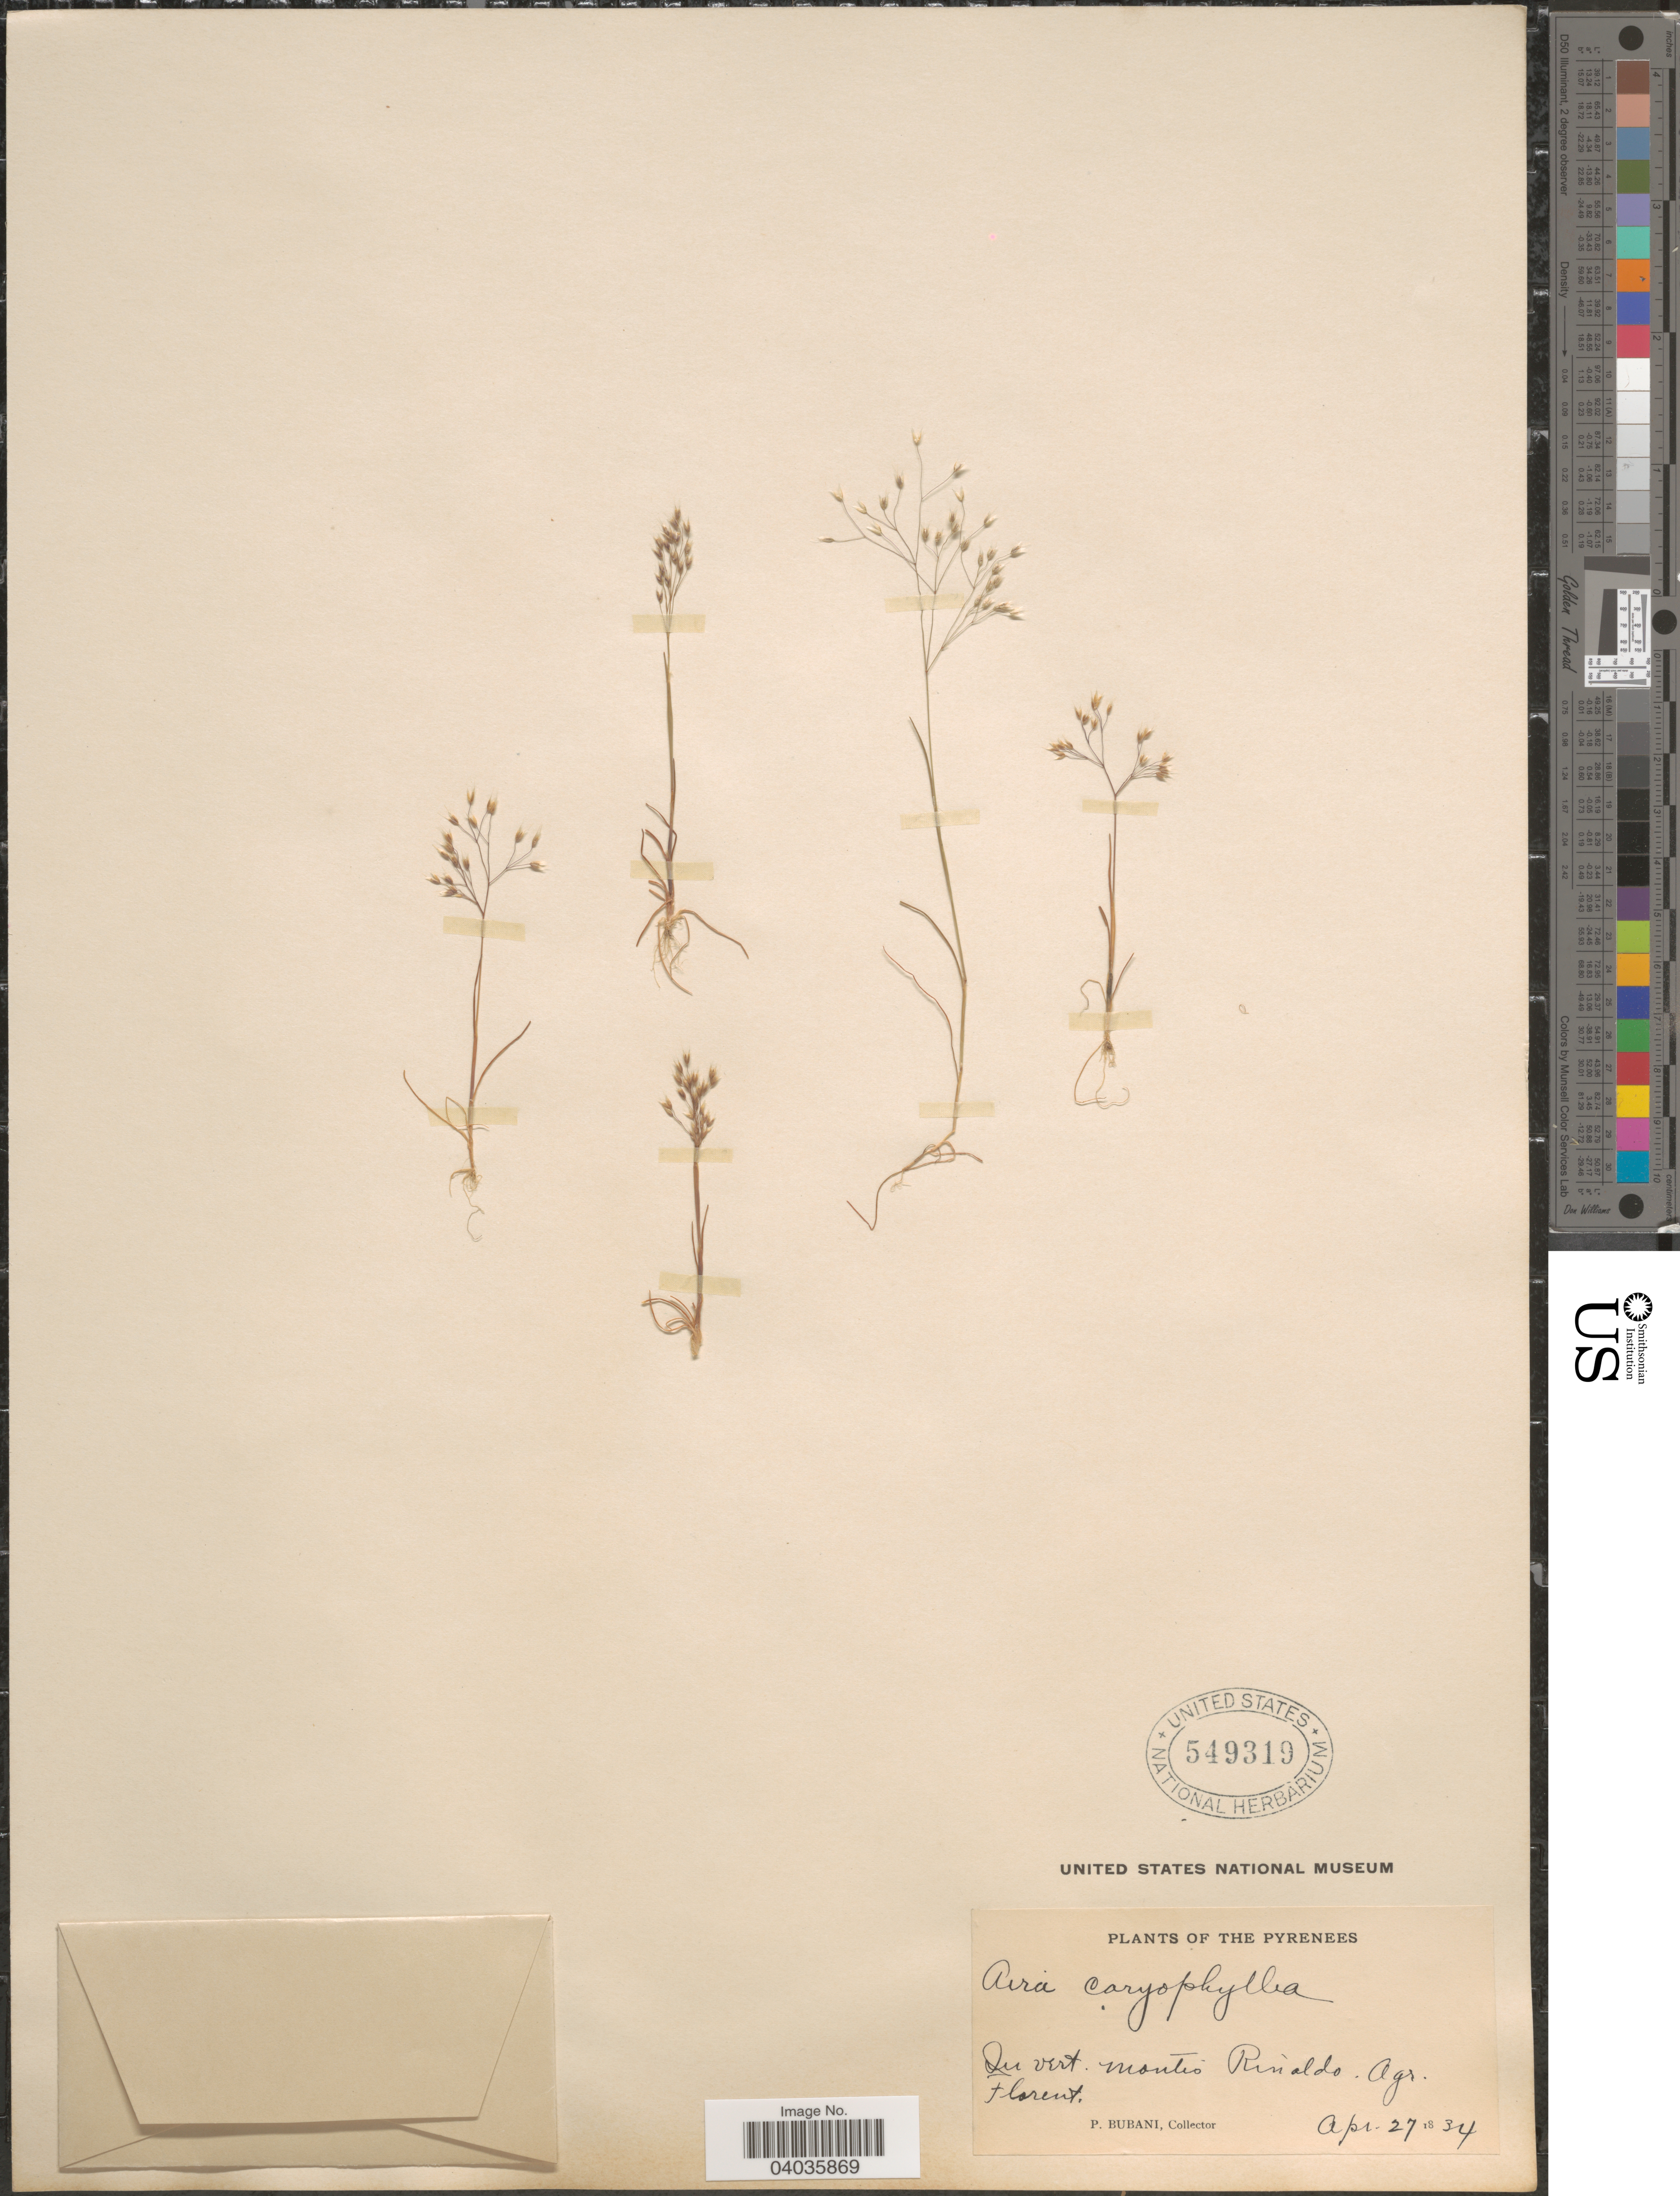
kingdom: Plantae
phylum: Tracheophyta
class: Liliopsida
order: Poales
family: Poaceae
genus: Aira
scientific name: Aira caryophyllea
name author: L.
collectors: P. Bubani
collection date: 1834-04-27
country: Italy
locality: The Pyrenees. In vert. montis Rinaldo. Agr. Florent.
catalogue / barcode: US 549319